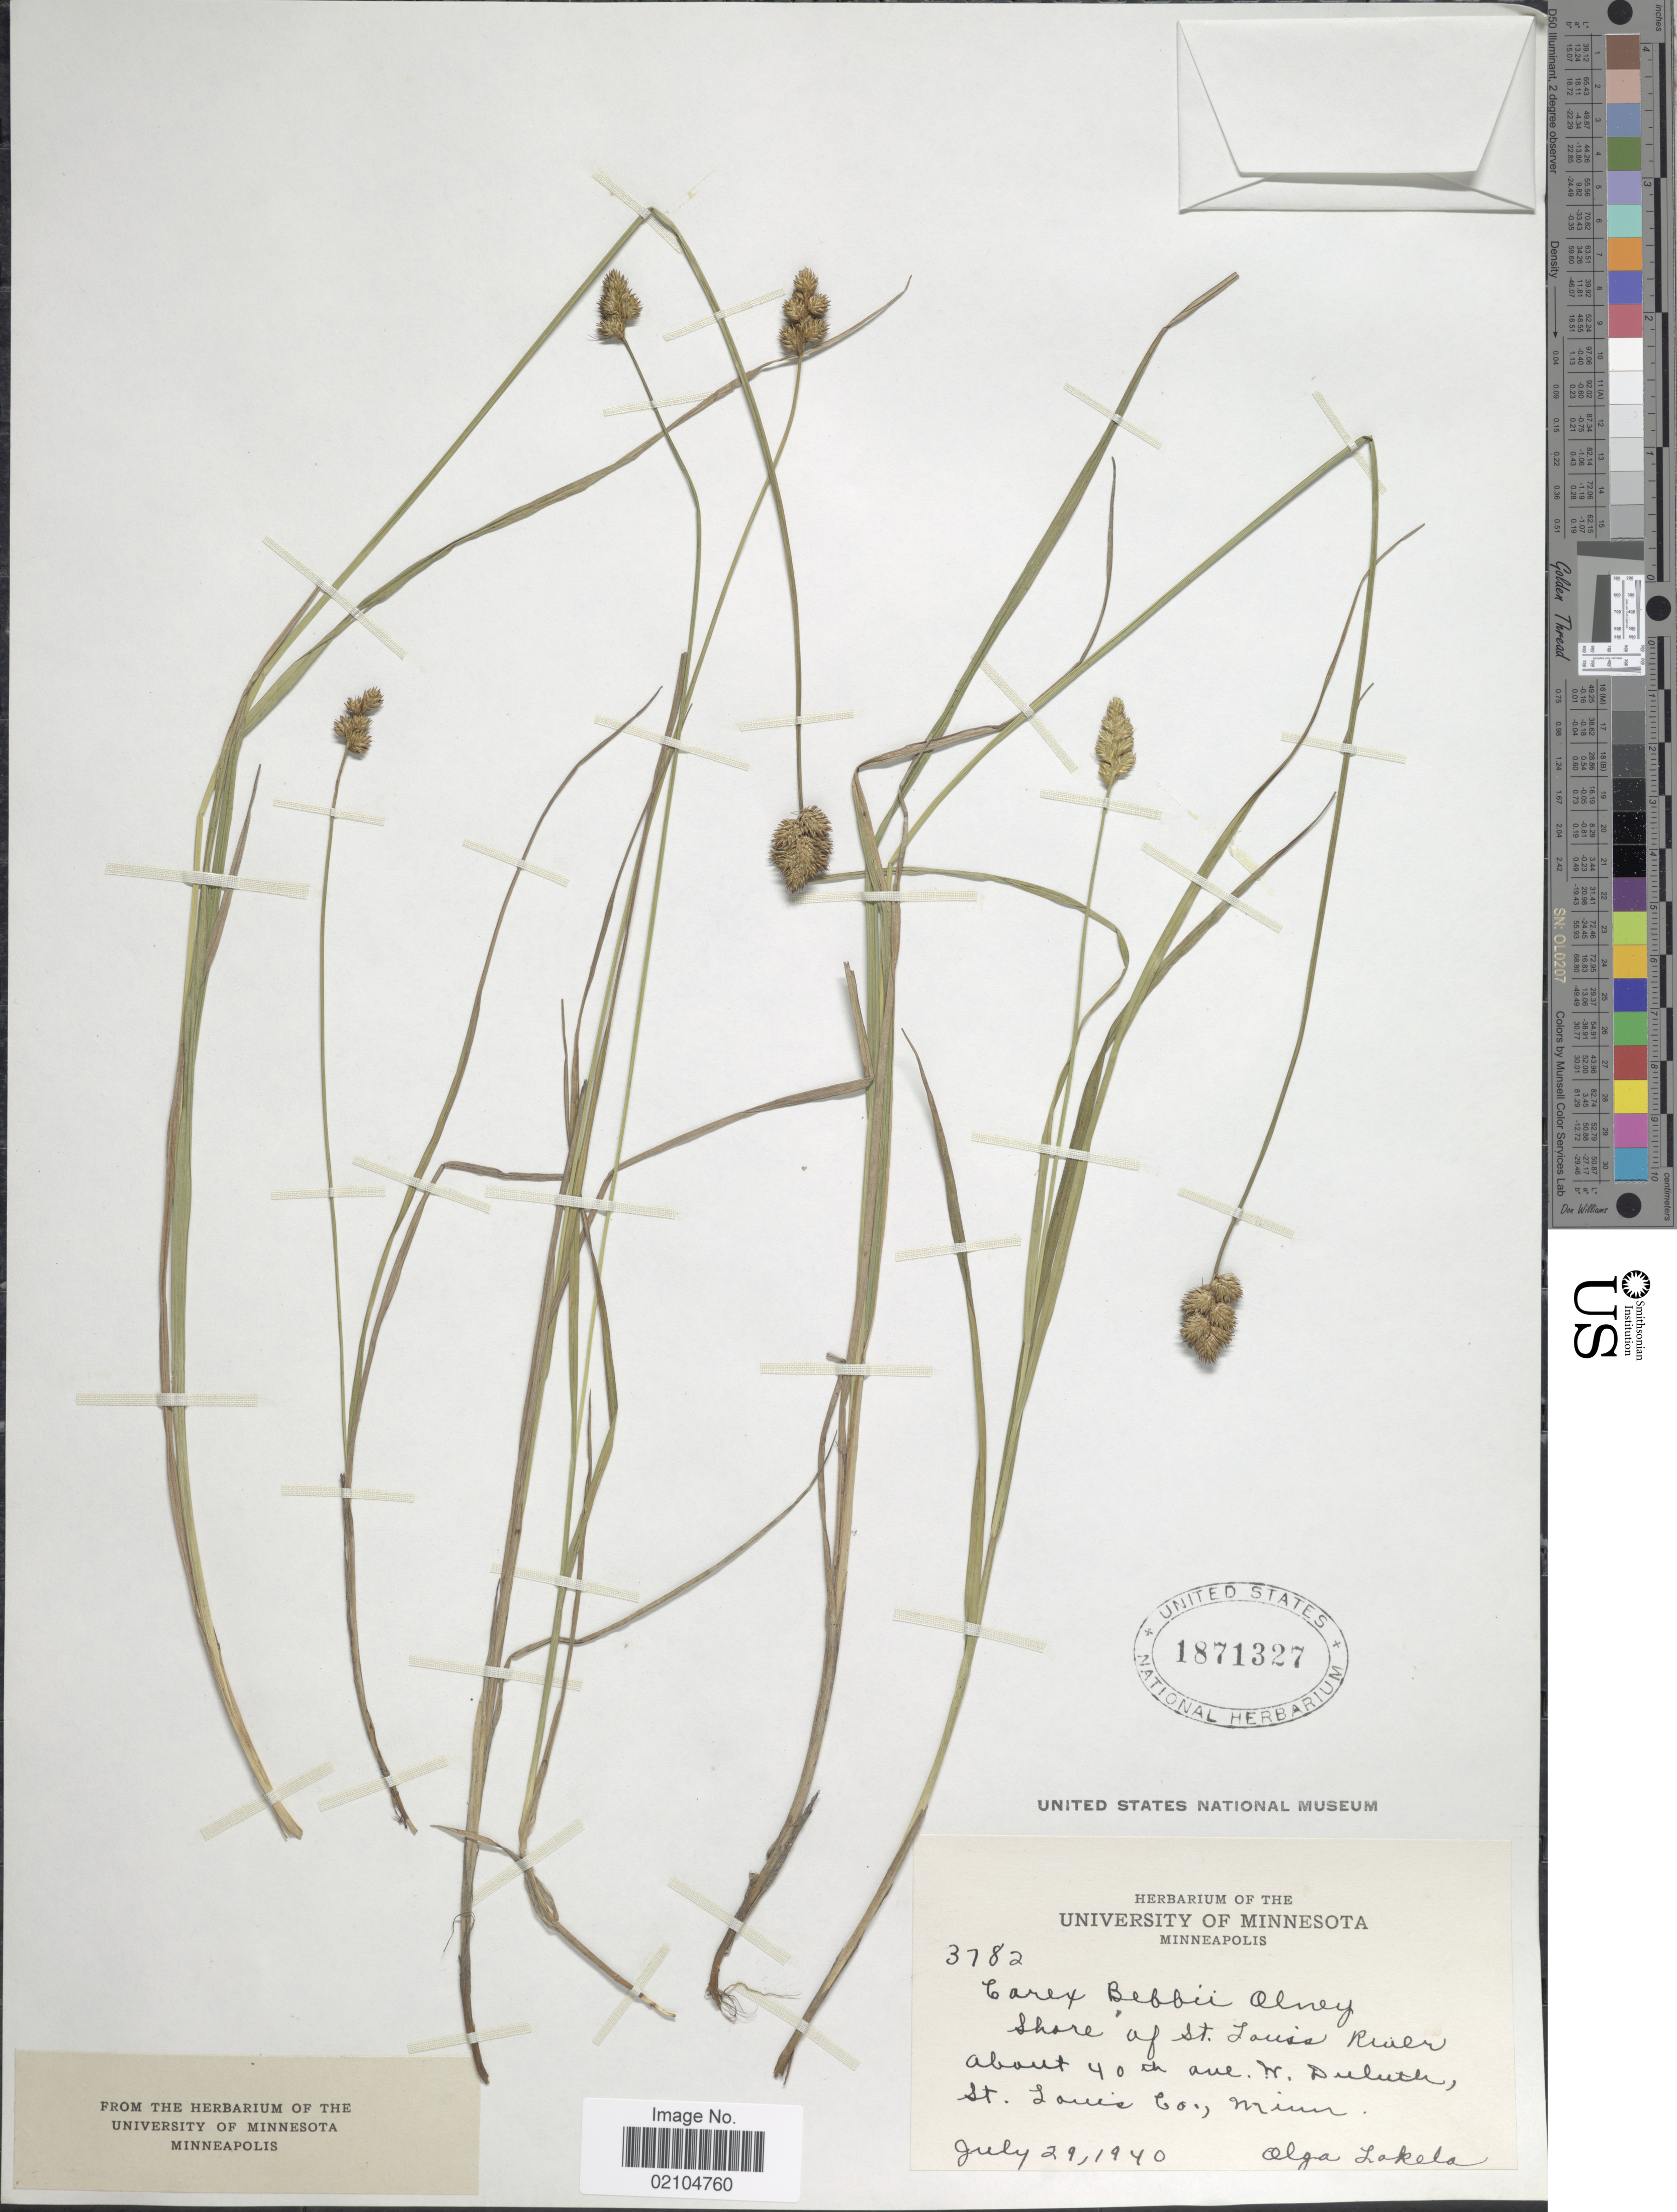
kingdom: Plantae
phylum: Tracheophyta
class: Liliopsida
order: Poales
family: Cyperaceae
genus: Carex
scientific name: Carex bebbii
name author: (L.H. Bailey) Olney ex Fernald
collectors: O. K. Lakela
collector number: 3782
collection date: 1940-07-29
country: United States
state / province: Minnesota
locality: Shore of St. Louis River about 40th ave. W. Duluth, St. Louis Co.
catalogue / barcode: US 1871327